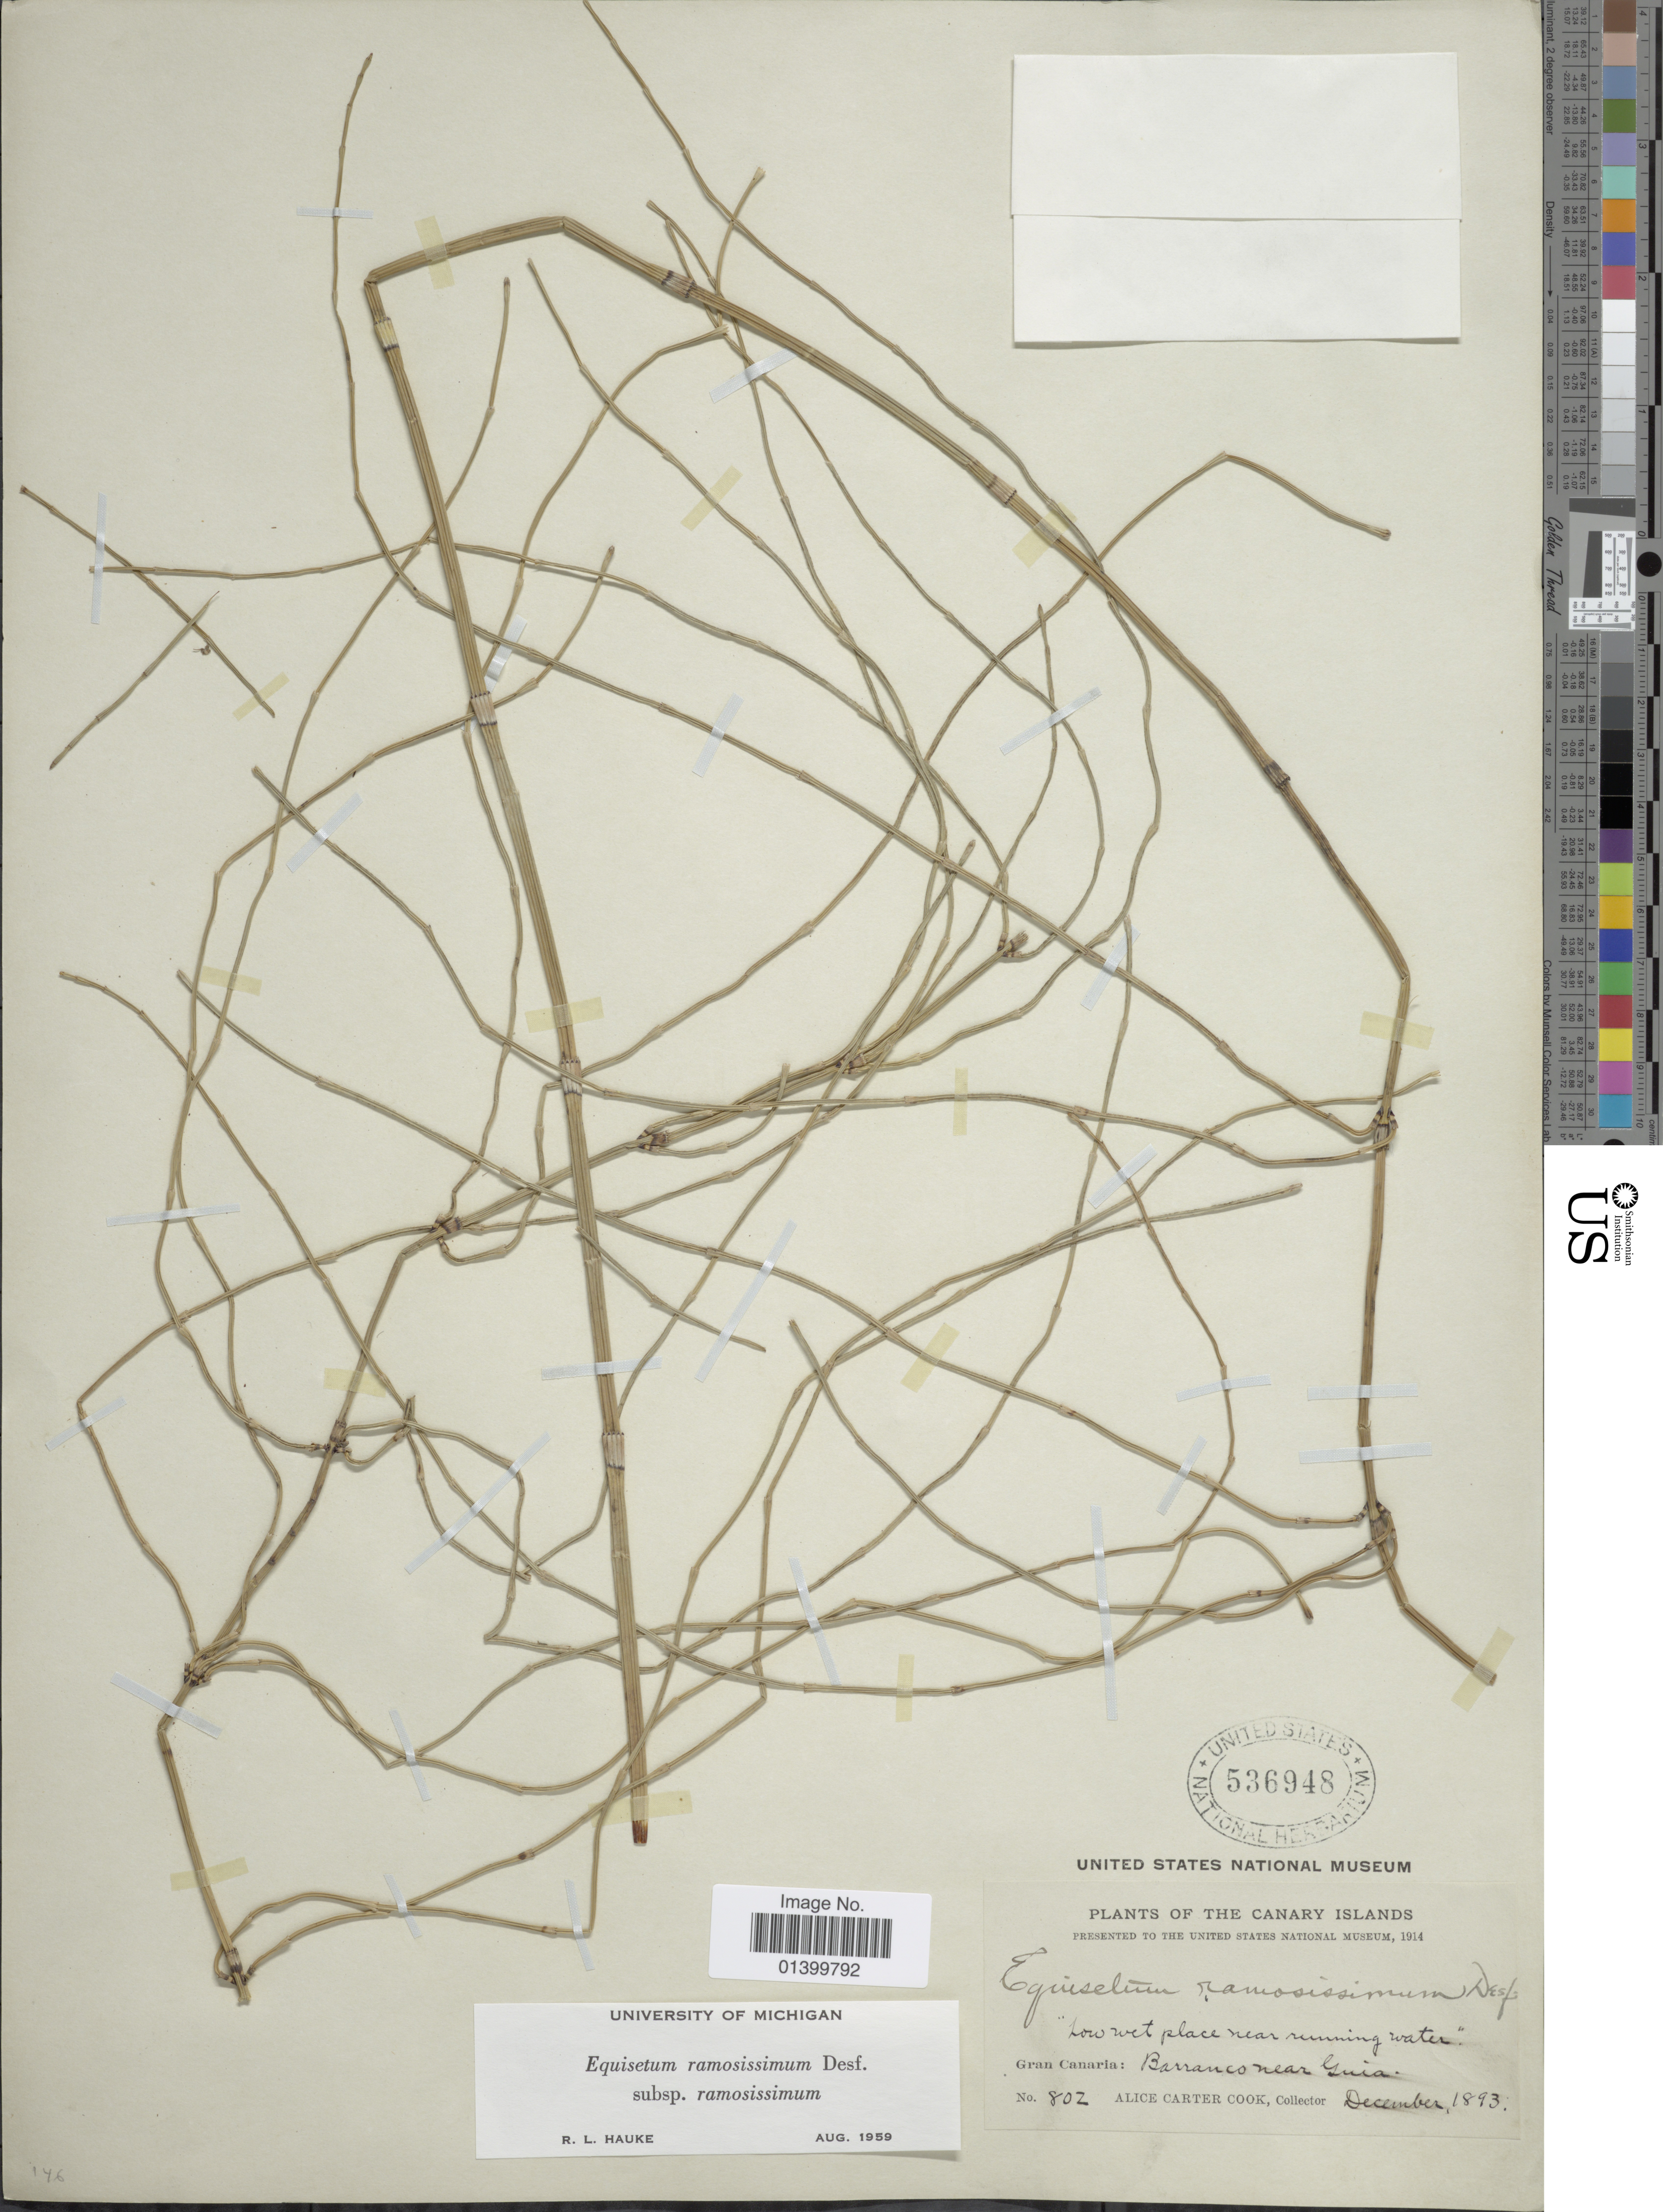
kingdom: Plantae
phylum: Tracheophyta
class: Polypodiopsida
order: Equisetales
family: Equisetaceae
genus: Equisetum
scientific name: Equisetum ramosissimum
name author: Desf.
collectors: Alice C. Cook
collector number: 802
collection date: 1893-12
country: Spain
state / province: Canarias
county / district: Las Palmas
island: Grand Canary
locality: Plants of the Canary Islands. Gran Canaria: Barranco near Guia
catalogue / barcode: US 536948